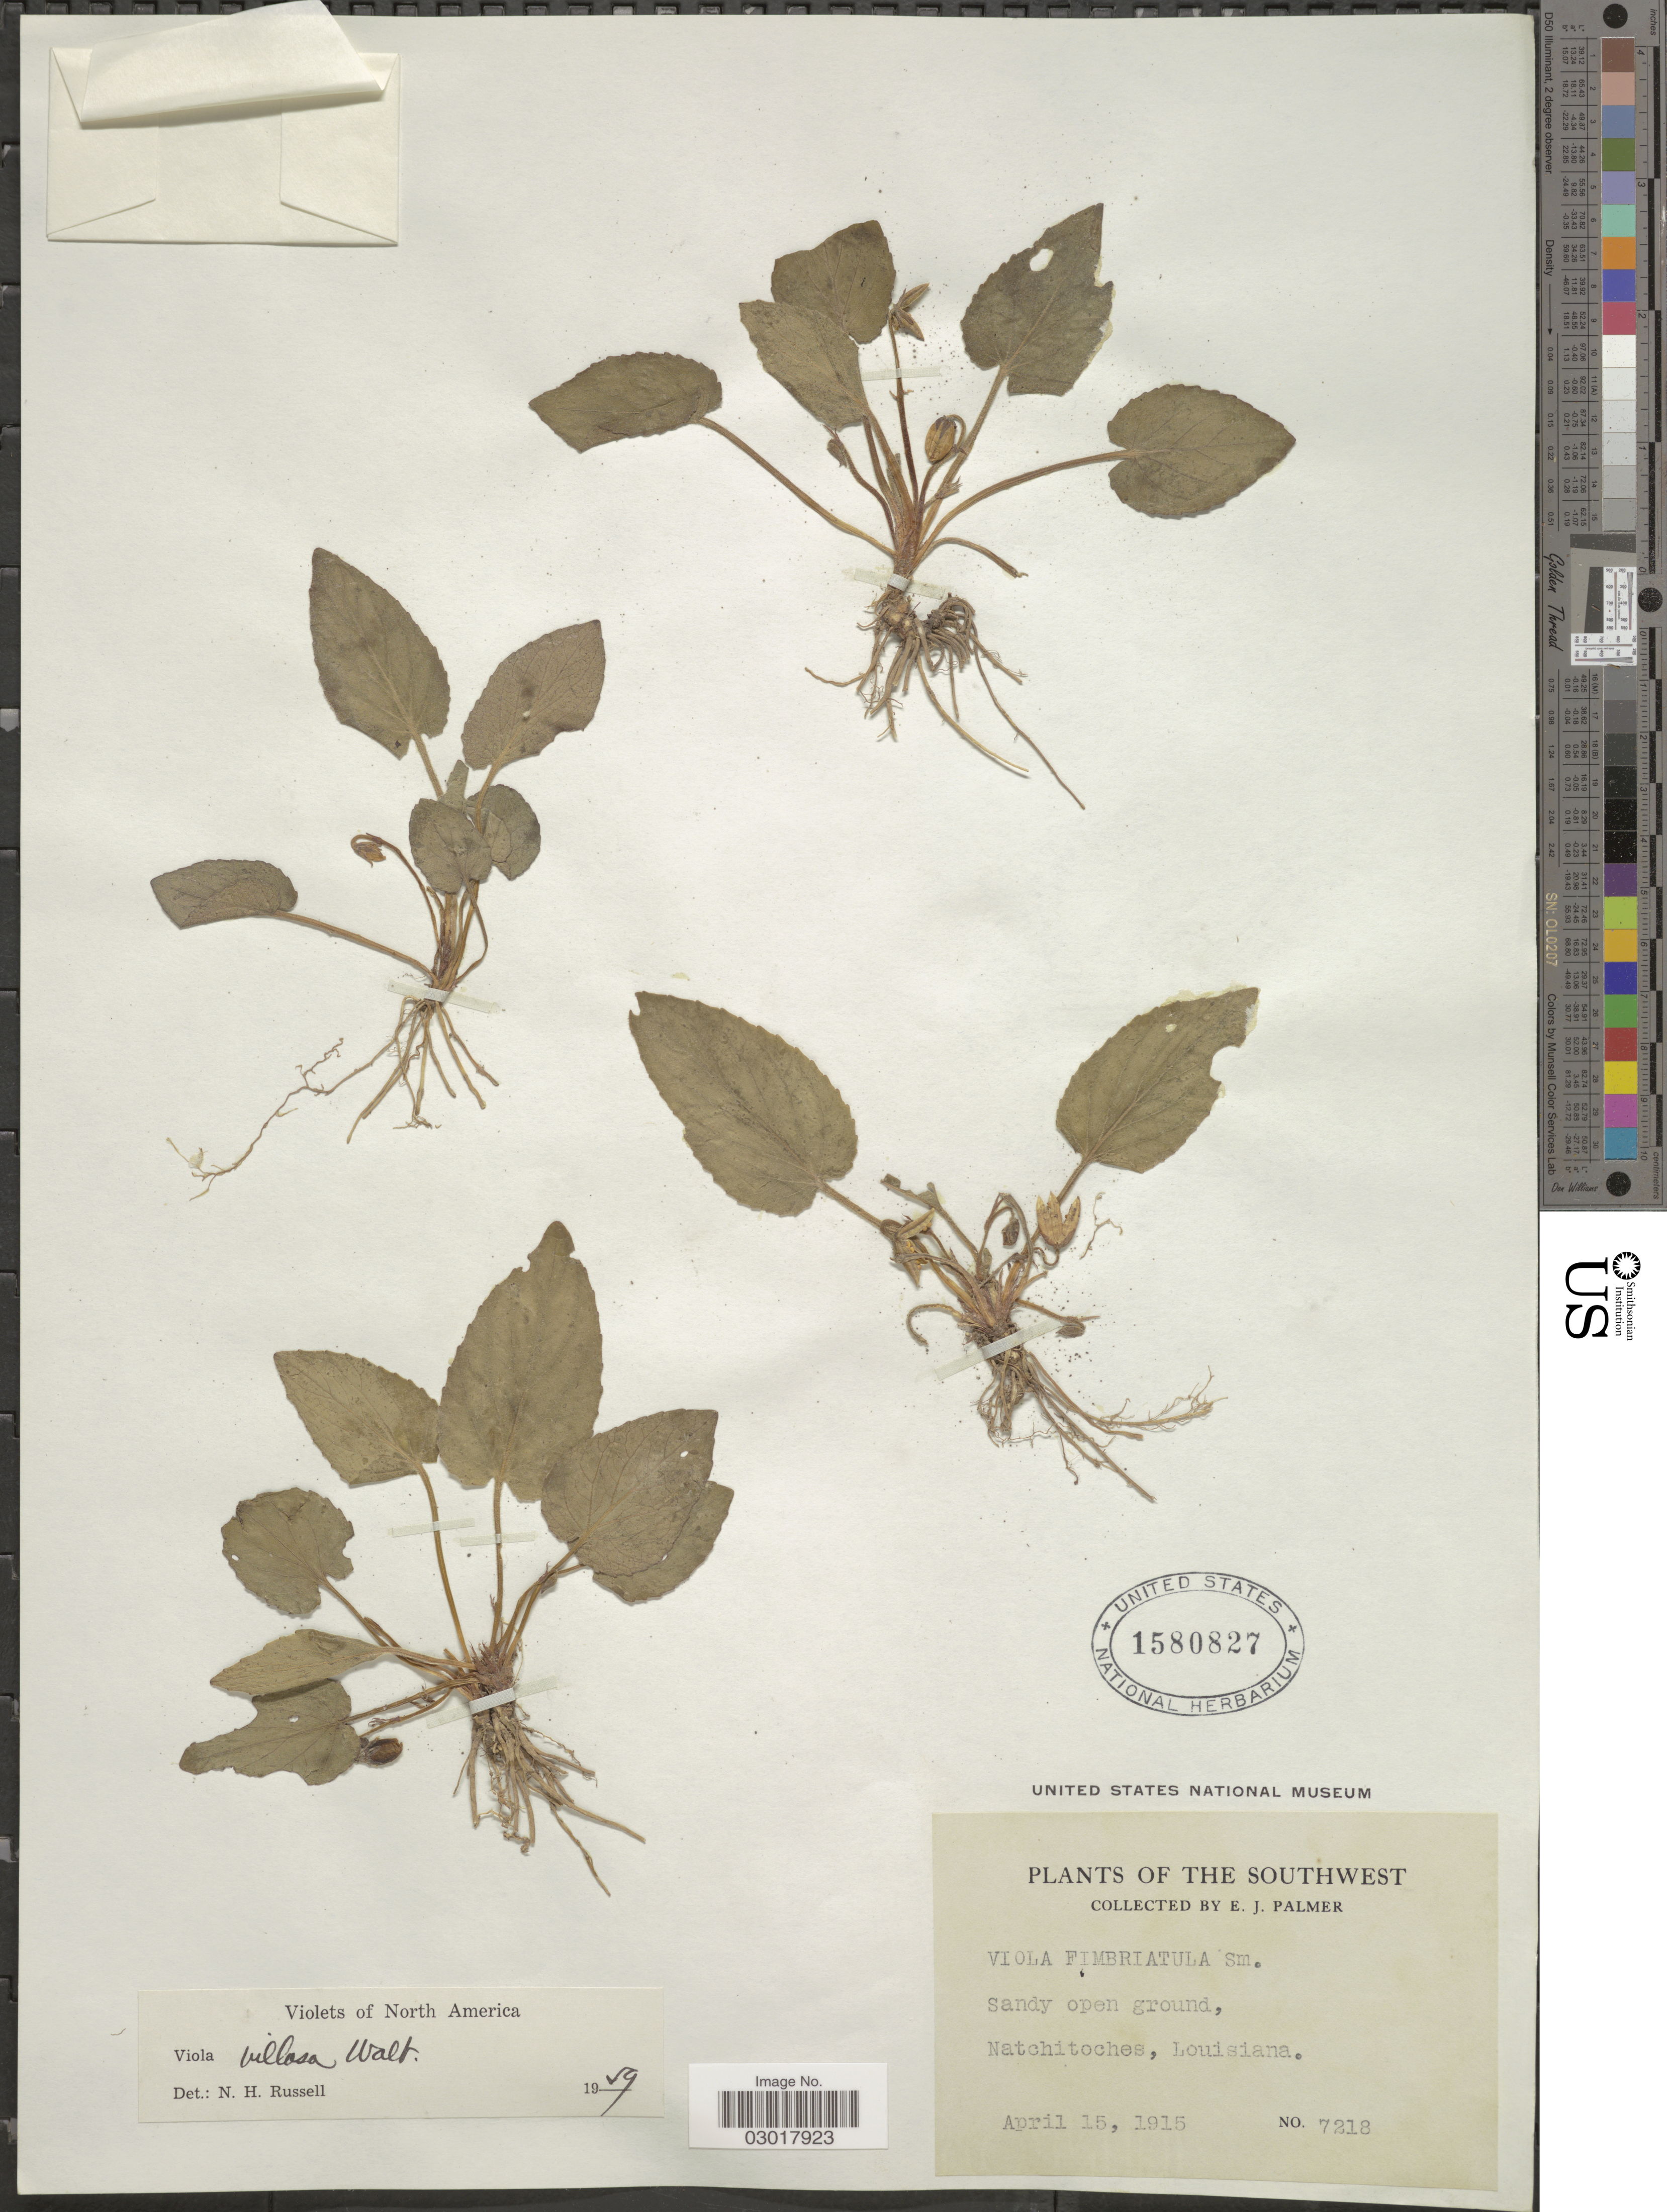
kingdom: Plantae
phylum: Tracheophyta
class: Magnoliopsida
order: Malpighiales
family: Violaceae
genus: Viola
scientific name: Viola villosa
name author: Walter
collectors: E. J. Palmer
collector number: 7218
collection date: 1915-04-15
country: United States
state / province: Louisiana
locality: Southwest. Natchitoches.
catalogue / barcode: US 1580827